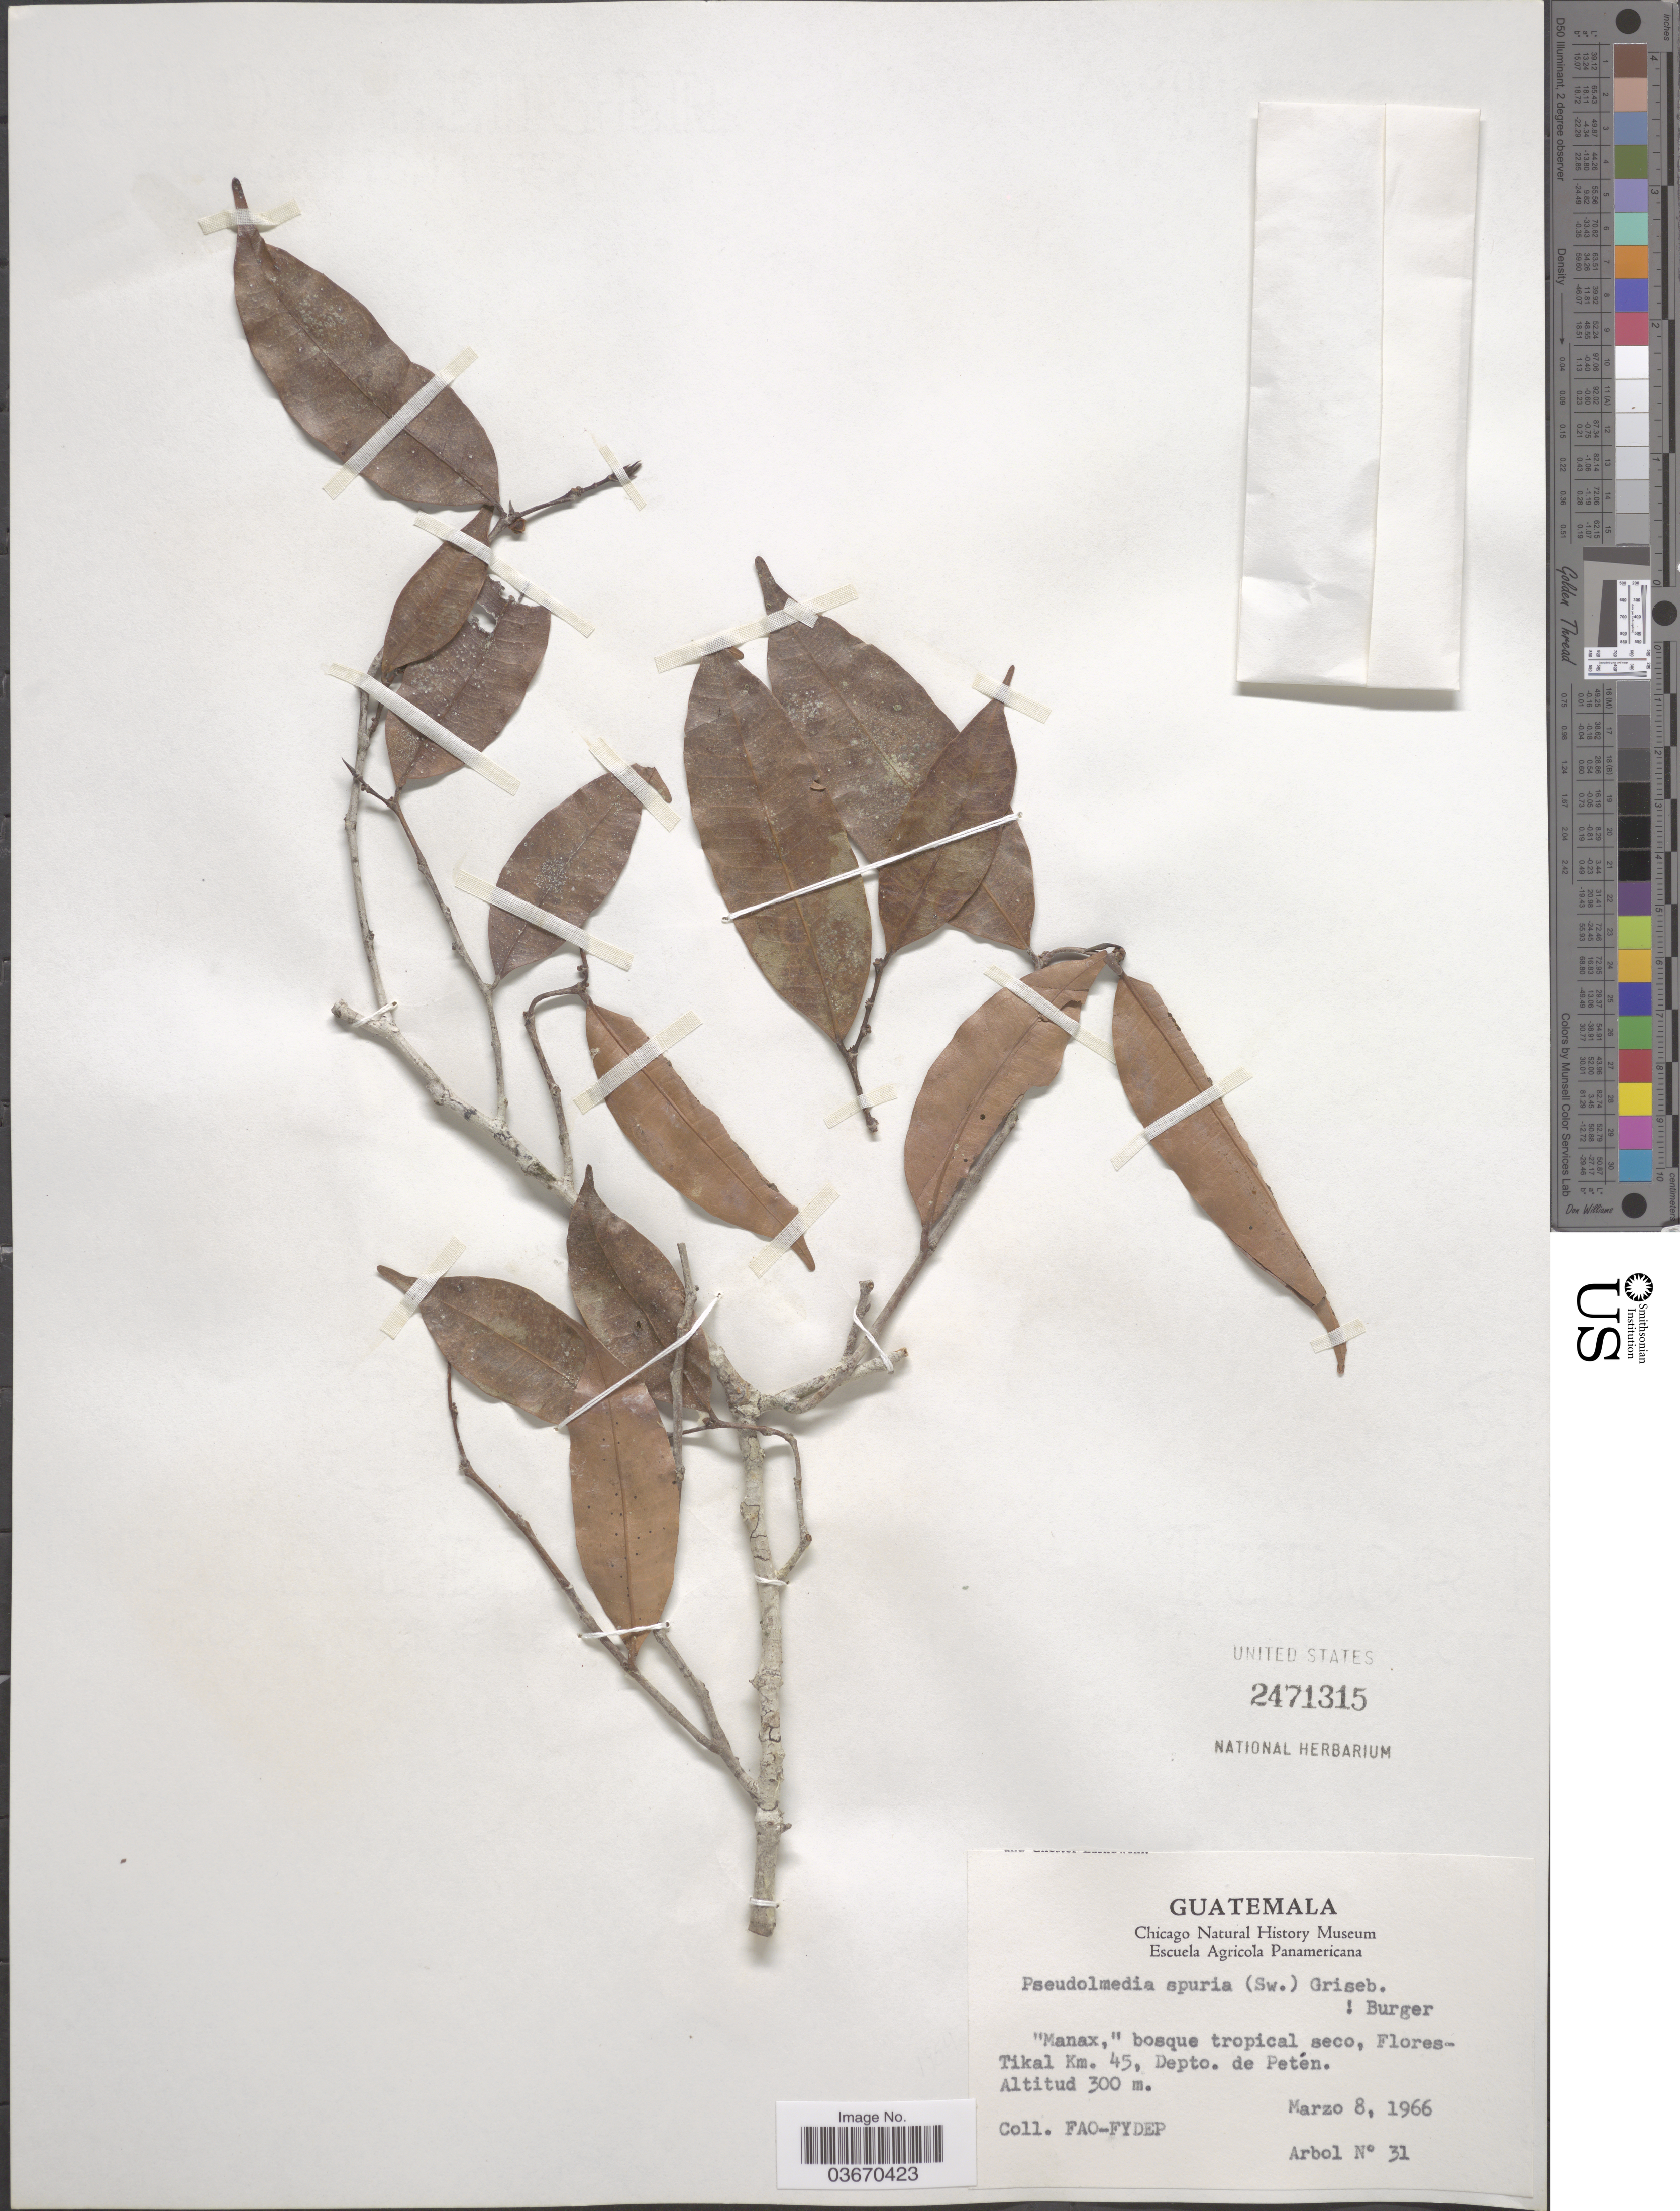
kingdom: Plantae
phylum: Tracheophyta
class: Magnoliopsida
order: Rosales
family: Moraceae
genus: Pseudolmedia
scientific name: Pseudolmedia spuria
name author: (Sw.) Griseb.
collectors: FAO-FYDEP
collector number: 31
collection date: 1966-03-08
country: Guatemala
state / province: El Peten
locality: Flores-Tikal Km. 45, Depto. de Petén.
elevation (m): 300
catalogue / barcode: US 2471315